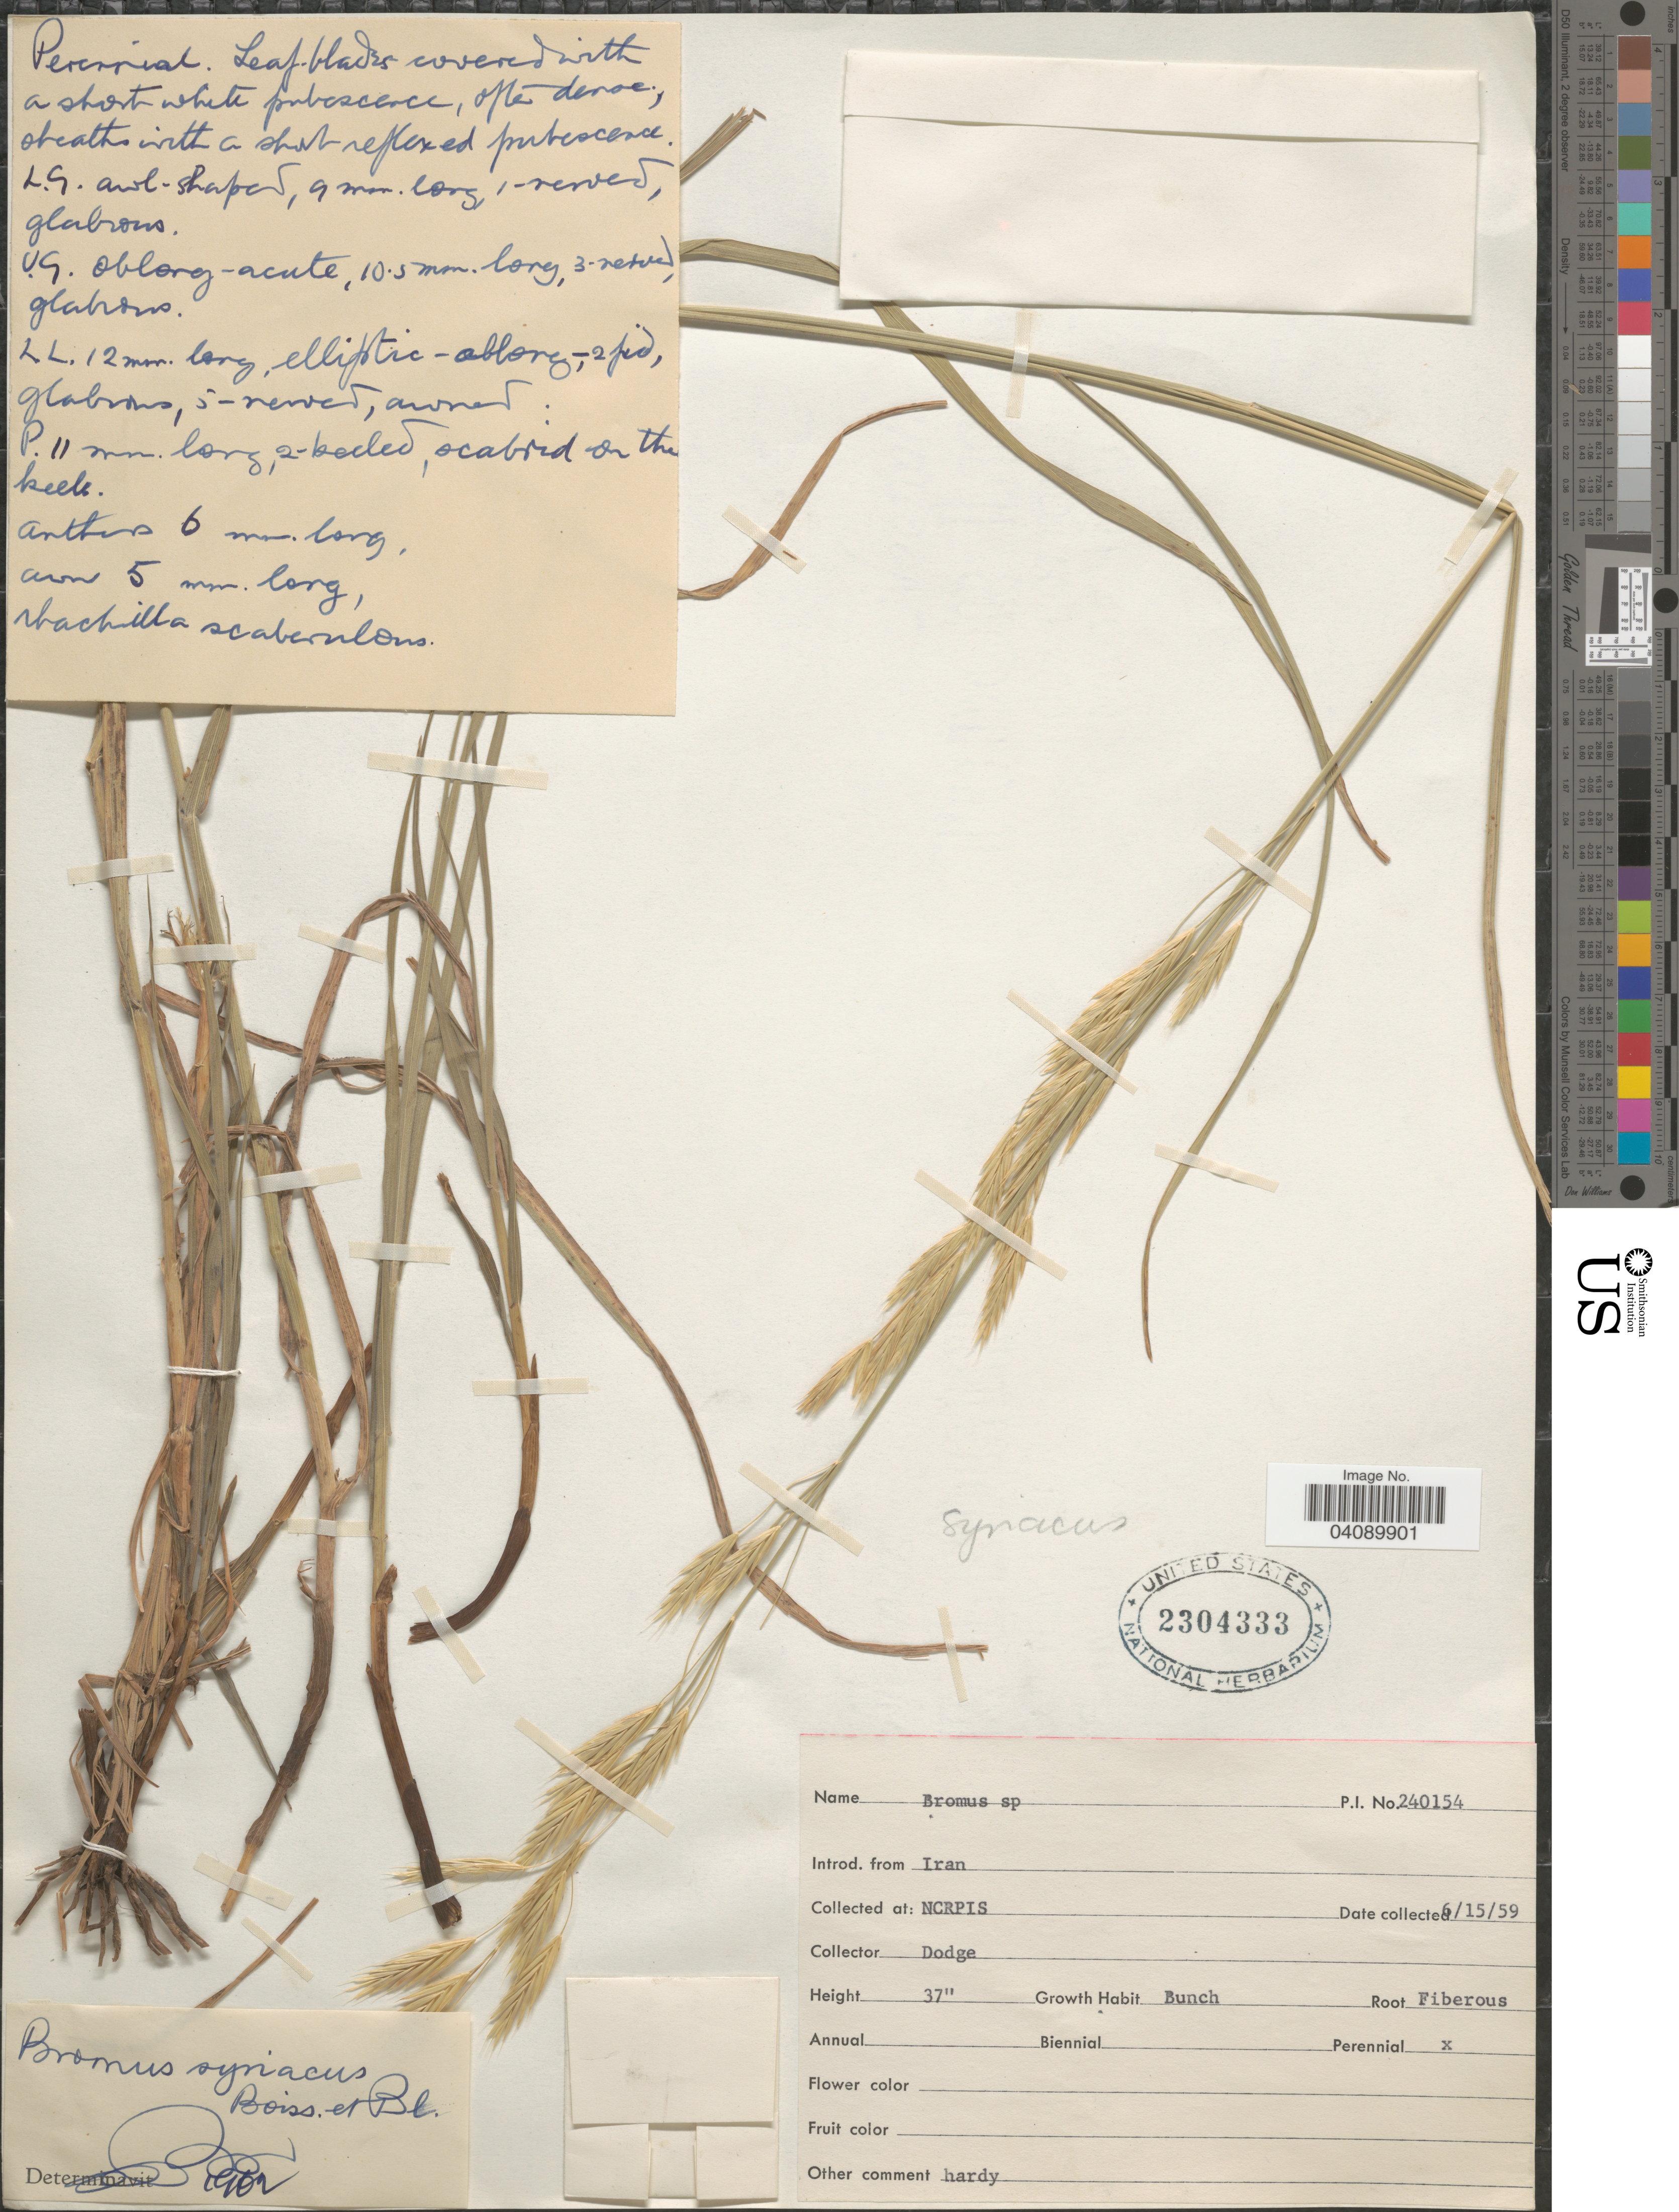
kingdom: Plantae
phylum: Tracheophyta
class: Liliopsida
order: Poales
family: Poaceae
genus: Bromus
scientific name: Bromus syriacus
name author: Boiss. & C.I. Blanche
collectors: -. Dodge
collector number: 240154?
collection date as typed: Transcribed d/m/y: 15/6/59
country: United States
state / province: Iowa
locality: NCRPIS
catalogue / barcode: US 2304333